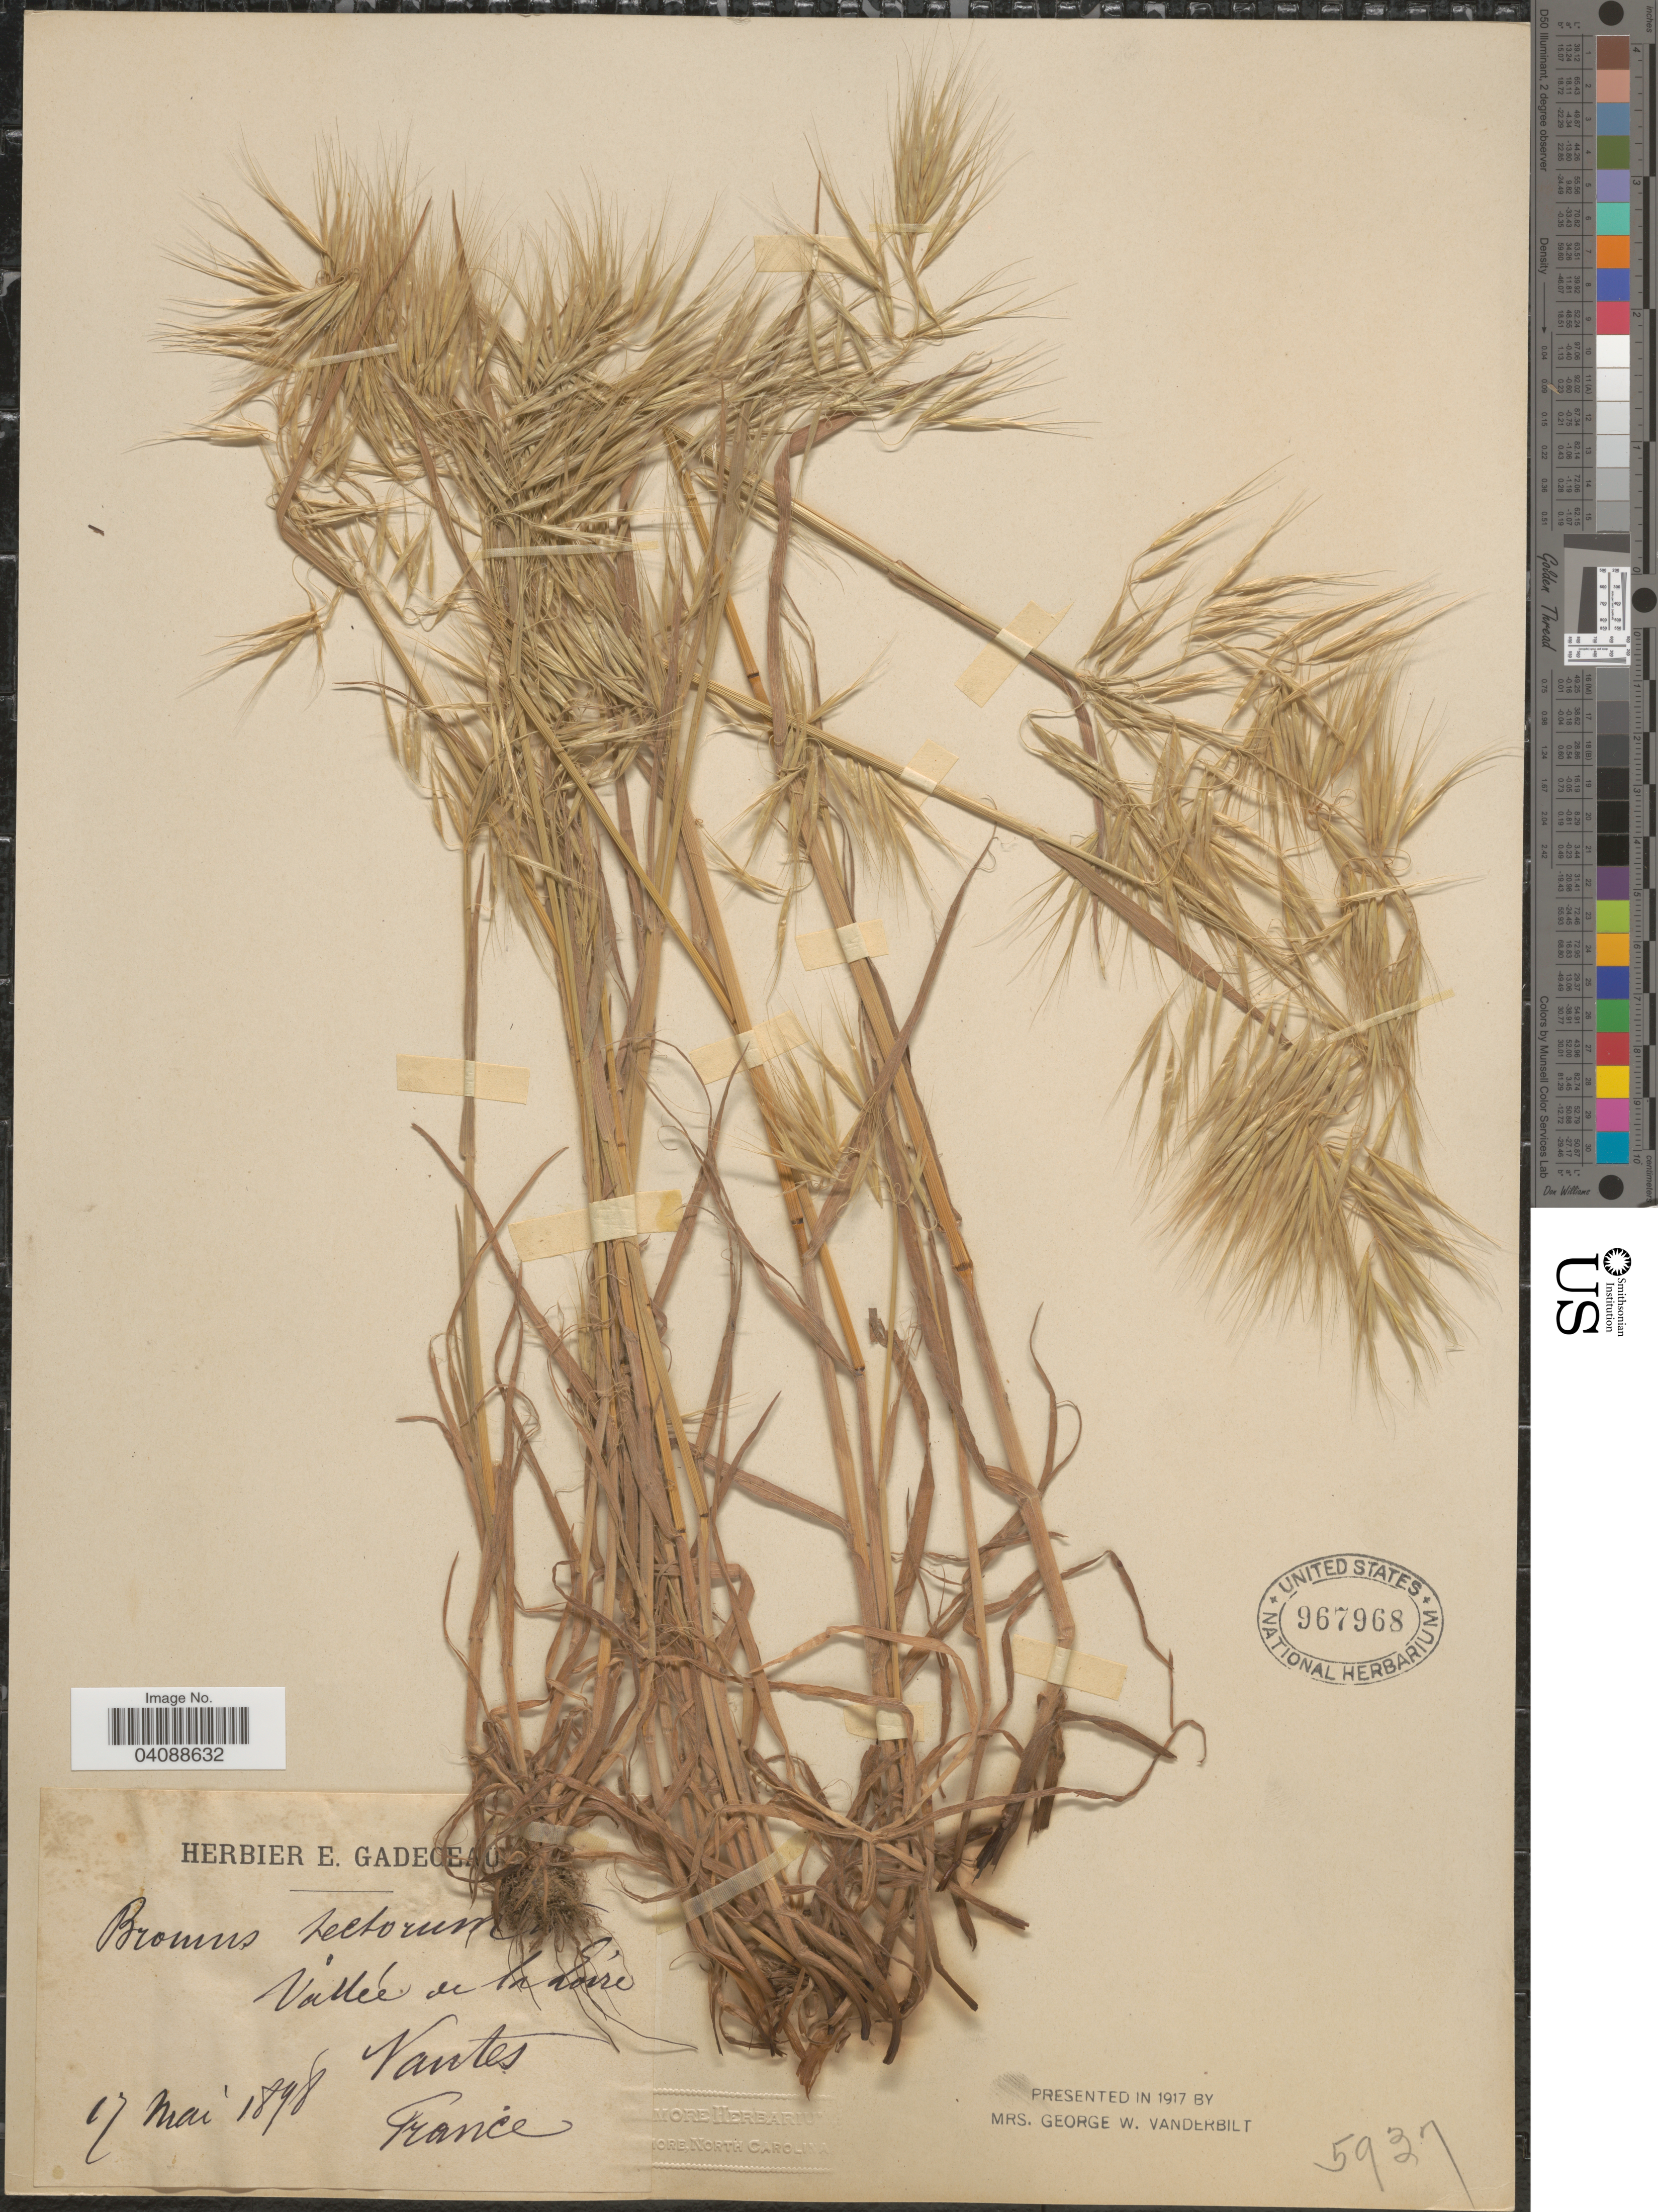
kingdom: Plantae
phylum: Tracheophyta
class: Liliopsida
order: Poales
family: Poaceae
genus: Bromus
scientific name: Bromus tectorum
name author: L.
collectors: Ex Herb. E. Gadeceau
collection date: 1898-05-17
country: France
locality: Vallée de la Loire. Vantes.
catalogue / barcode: US 967968